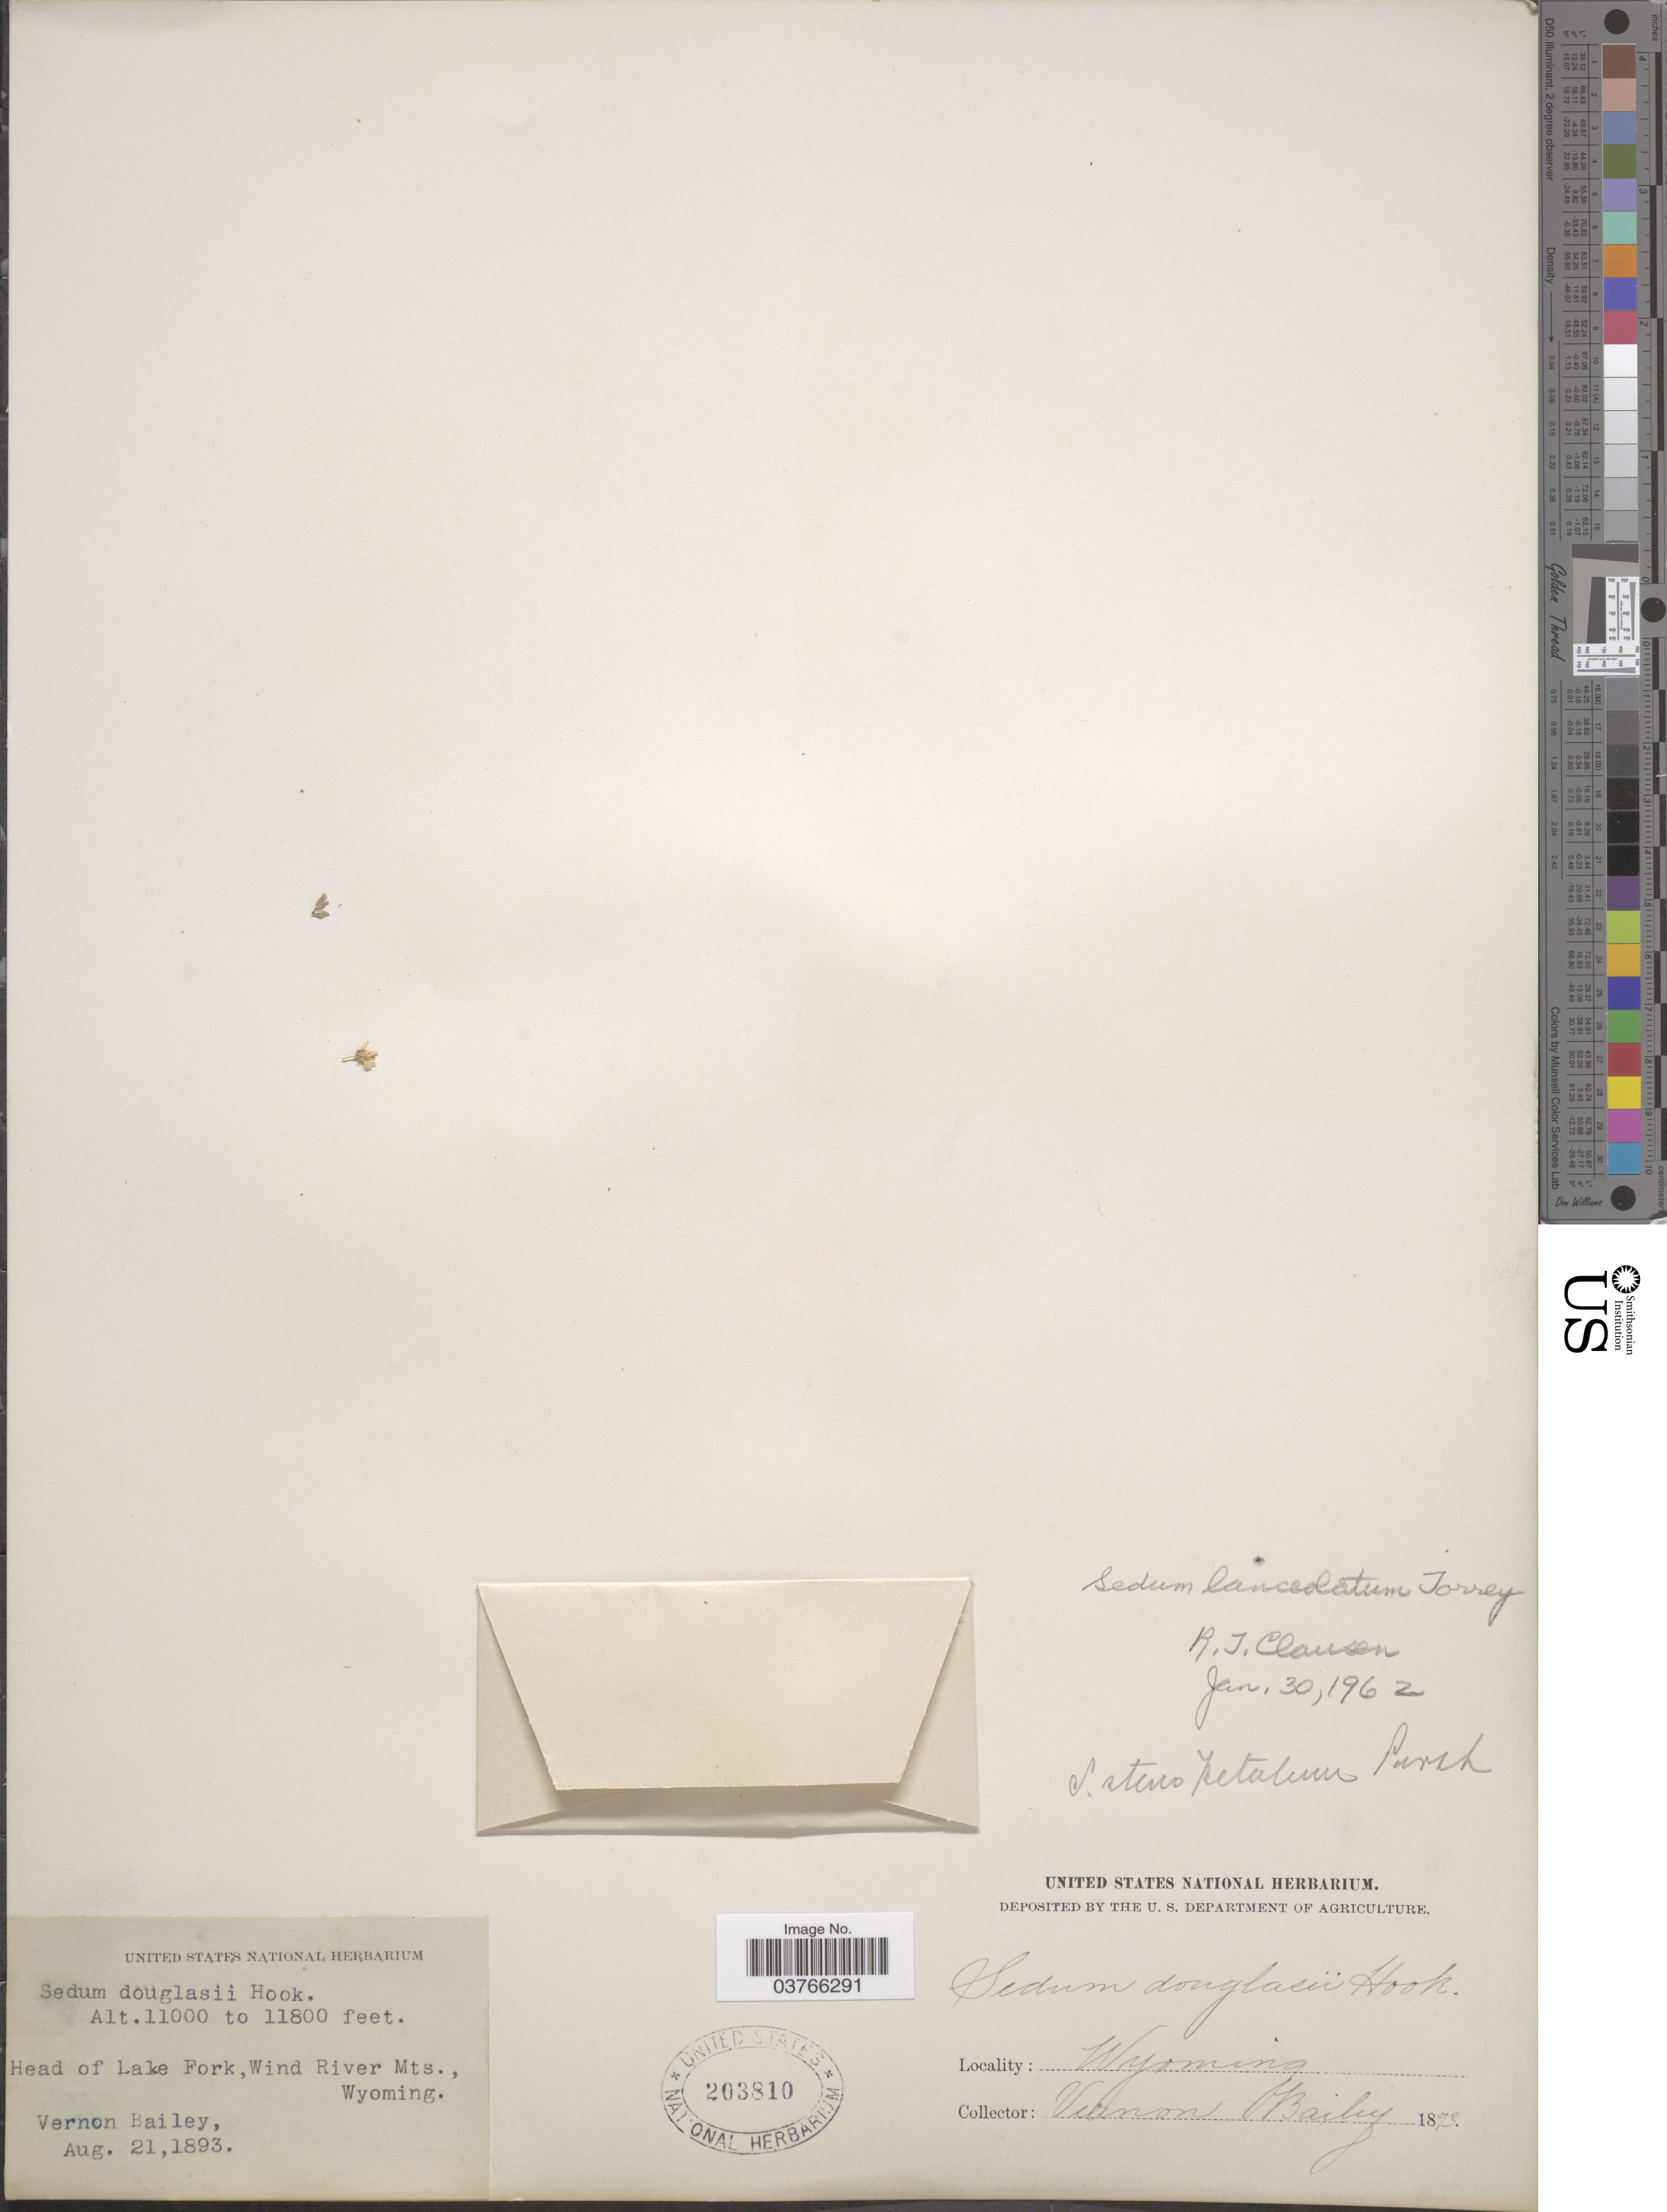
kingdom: Plantae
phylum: Tracheophyta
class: Magnoliopsida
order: Saxifragales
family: Crassulaceae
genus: Sedum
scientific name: Sedum lanceolatum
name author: Torr.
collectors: V. O. Bailey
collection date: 1893-08-21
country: United States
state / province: Wyoming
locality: Head of Lake Fork, Wind River Mts.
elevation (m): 3353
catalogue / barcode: US 203810